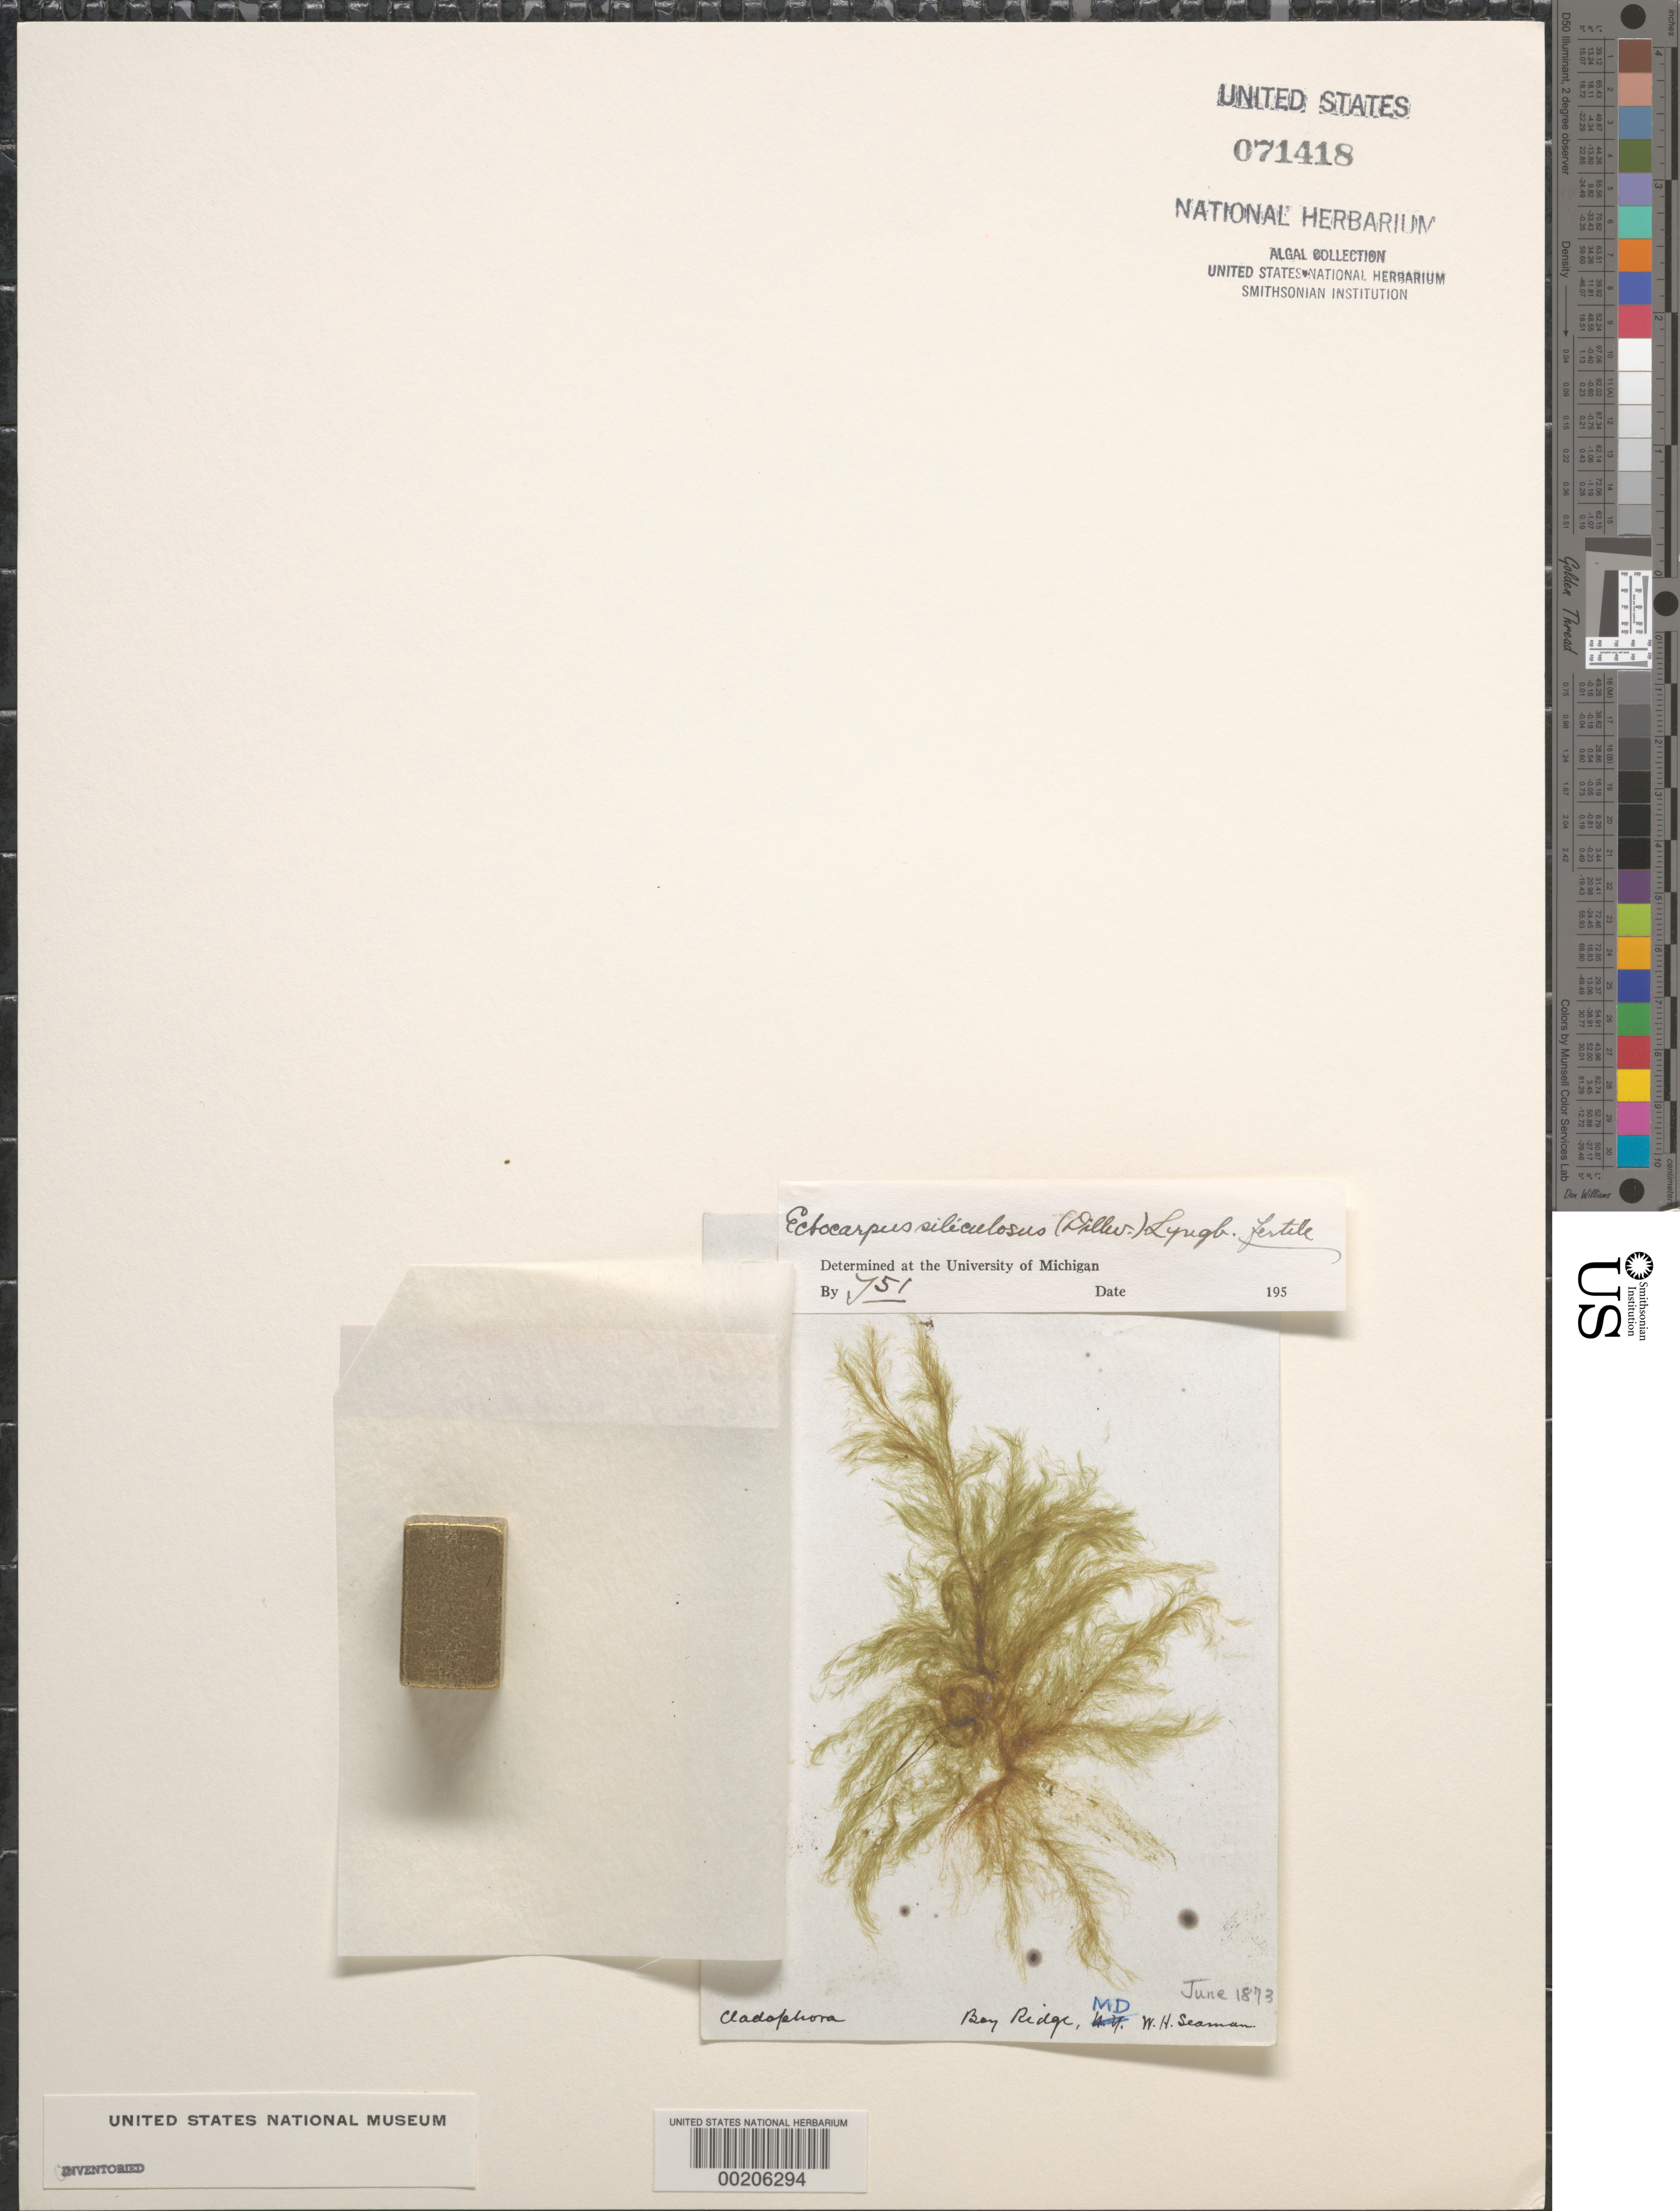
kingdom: Chromista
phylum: Ochrophyta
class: Phaeophyceae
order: Ectocarpales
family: Ectocarpaceae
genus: Ectocarpus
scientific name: Ectocarpus siliculosus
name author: (Dillwyn) Lyngbye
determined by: Taylor, William R.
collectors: W. Seaman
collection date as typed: Jun 1873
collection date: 1873-06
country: United States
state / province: Maryland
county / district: Anne Arundel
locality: Bay Ridge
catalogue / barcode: US 71418